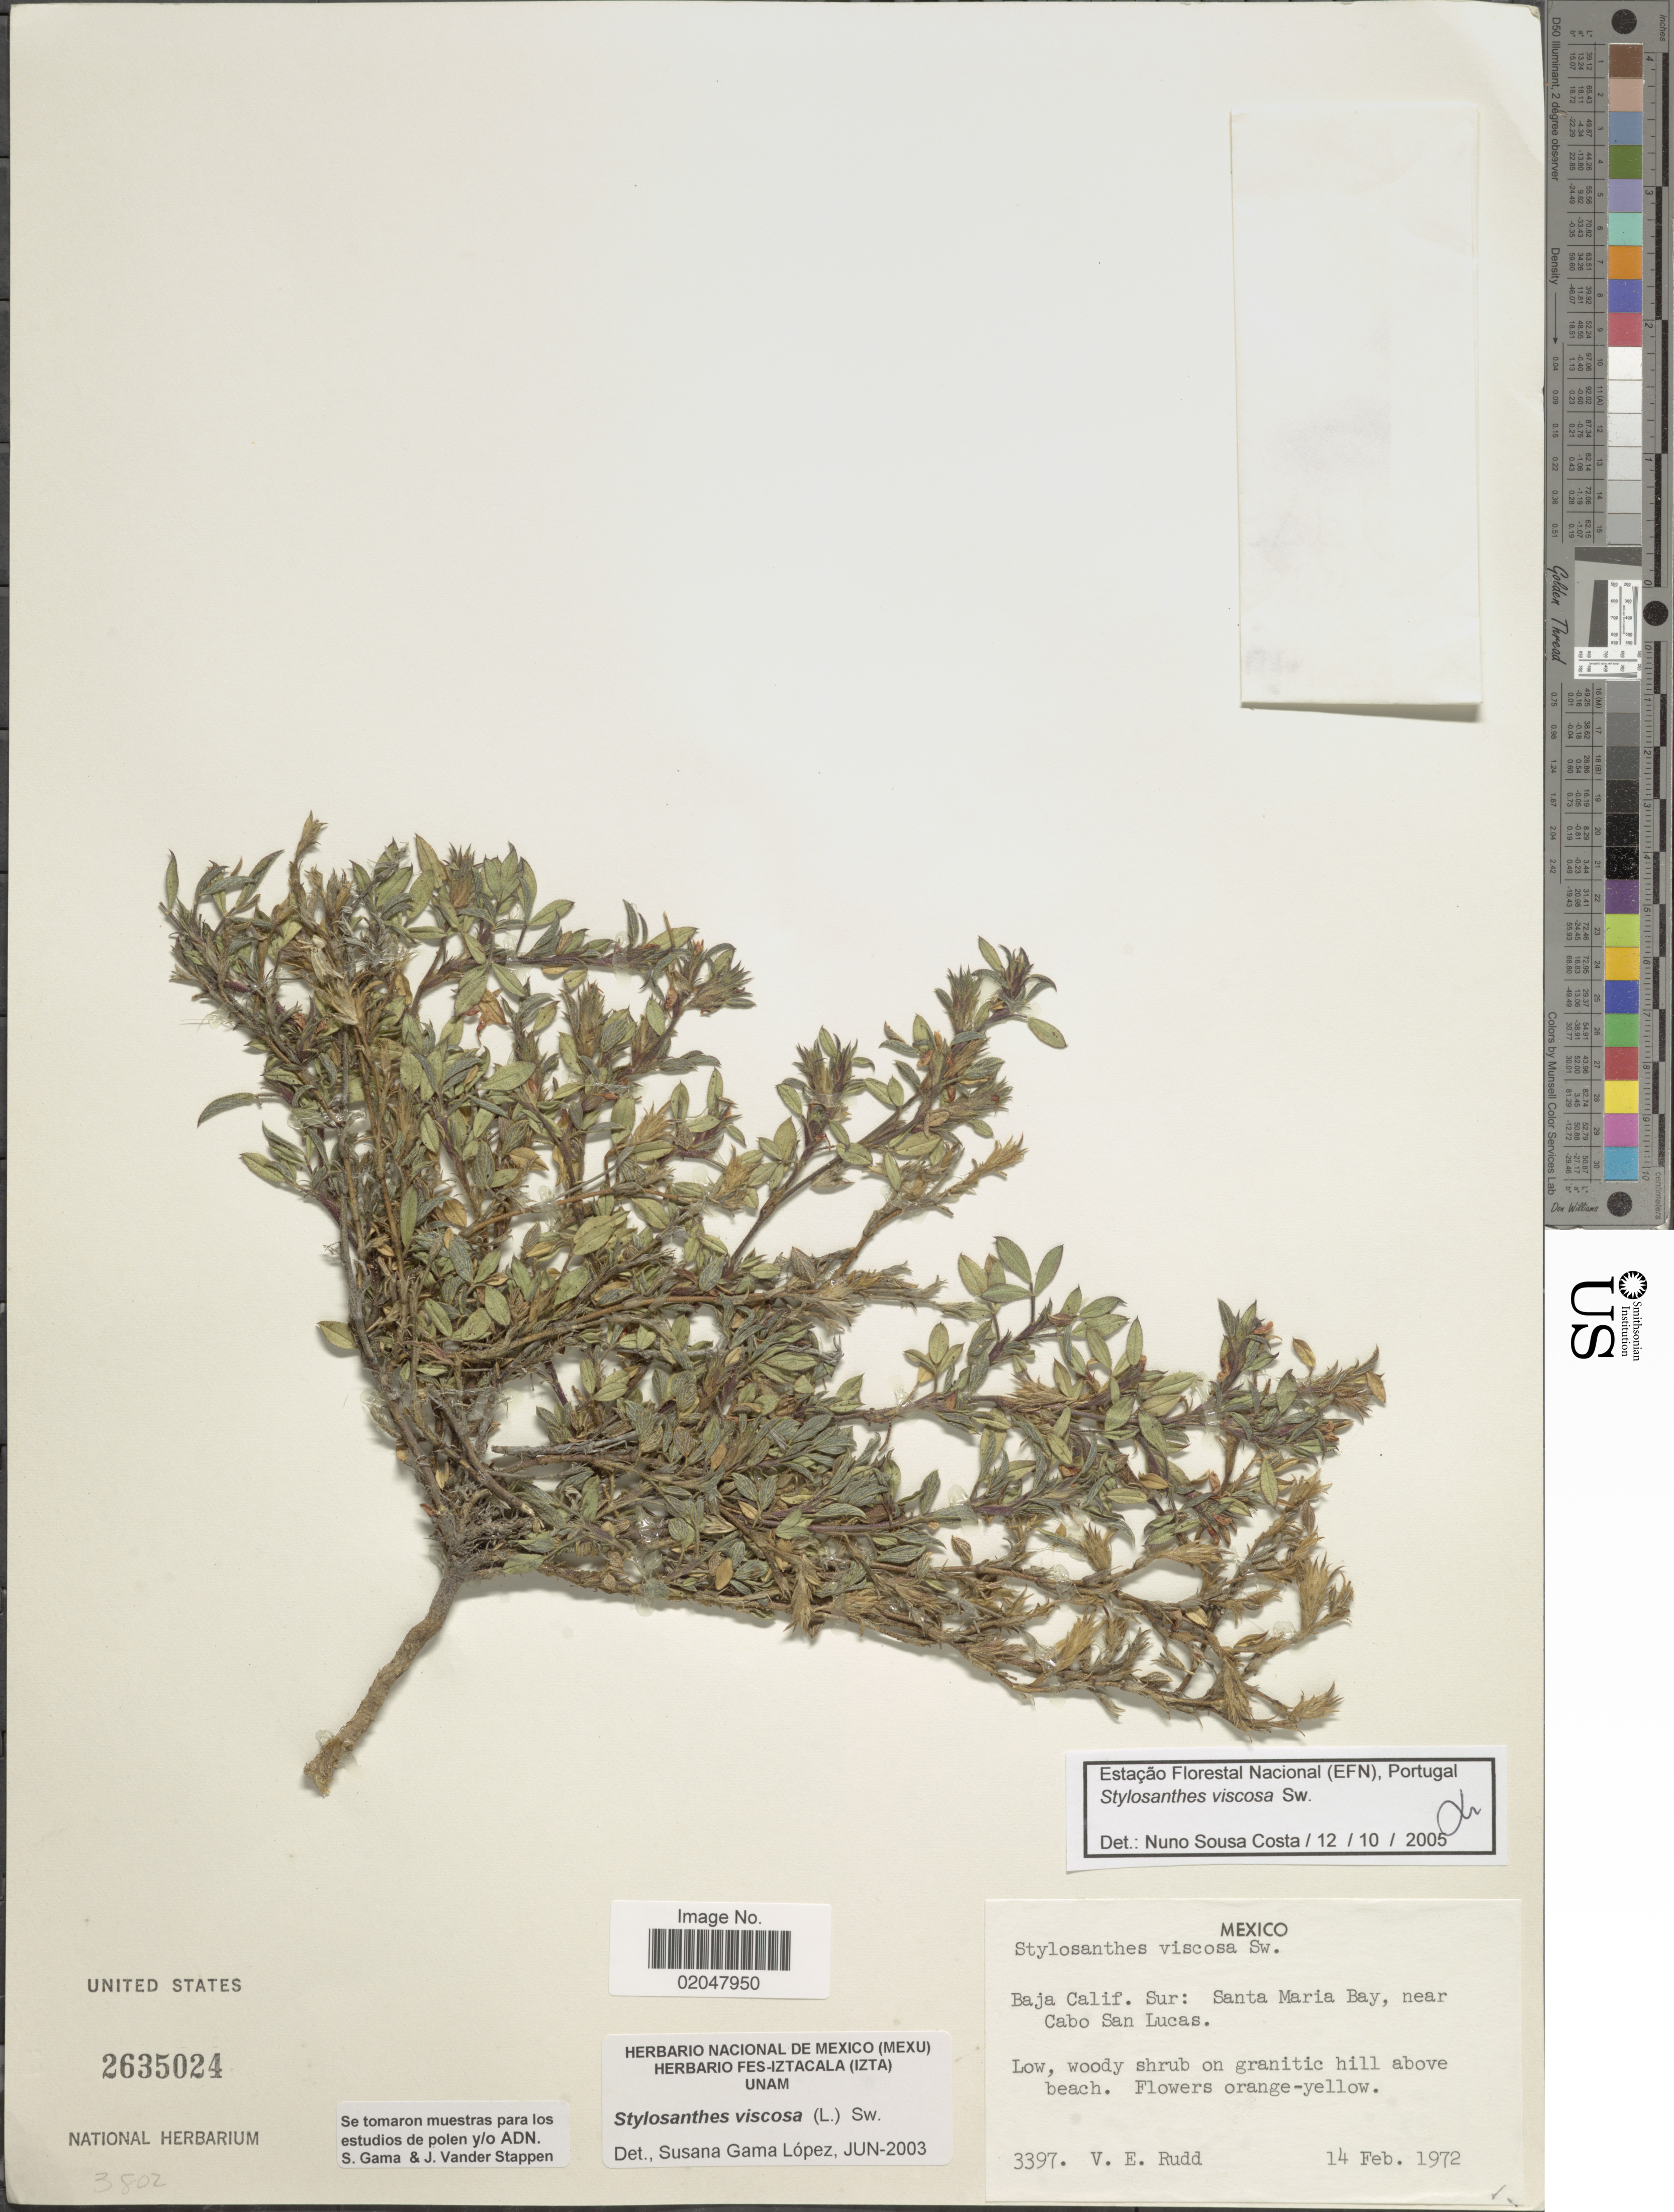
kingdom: Plantae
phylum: Tracheophyta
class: Magnoliopsida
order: Fabales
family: Fabaceae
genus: Stylosanthes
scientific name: Stylosanthes viscosa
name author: Sw.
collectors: V. E. Rudd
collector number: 3397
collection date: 1972-02-14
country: Mexico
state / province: Baja California Sur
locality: Santa Maria Bay, near Cabo San Lucas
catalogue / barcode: US 2635024